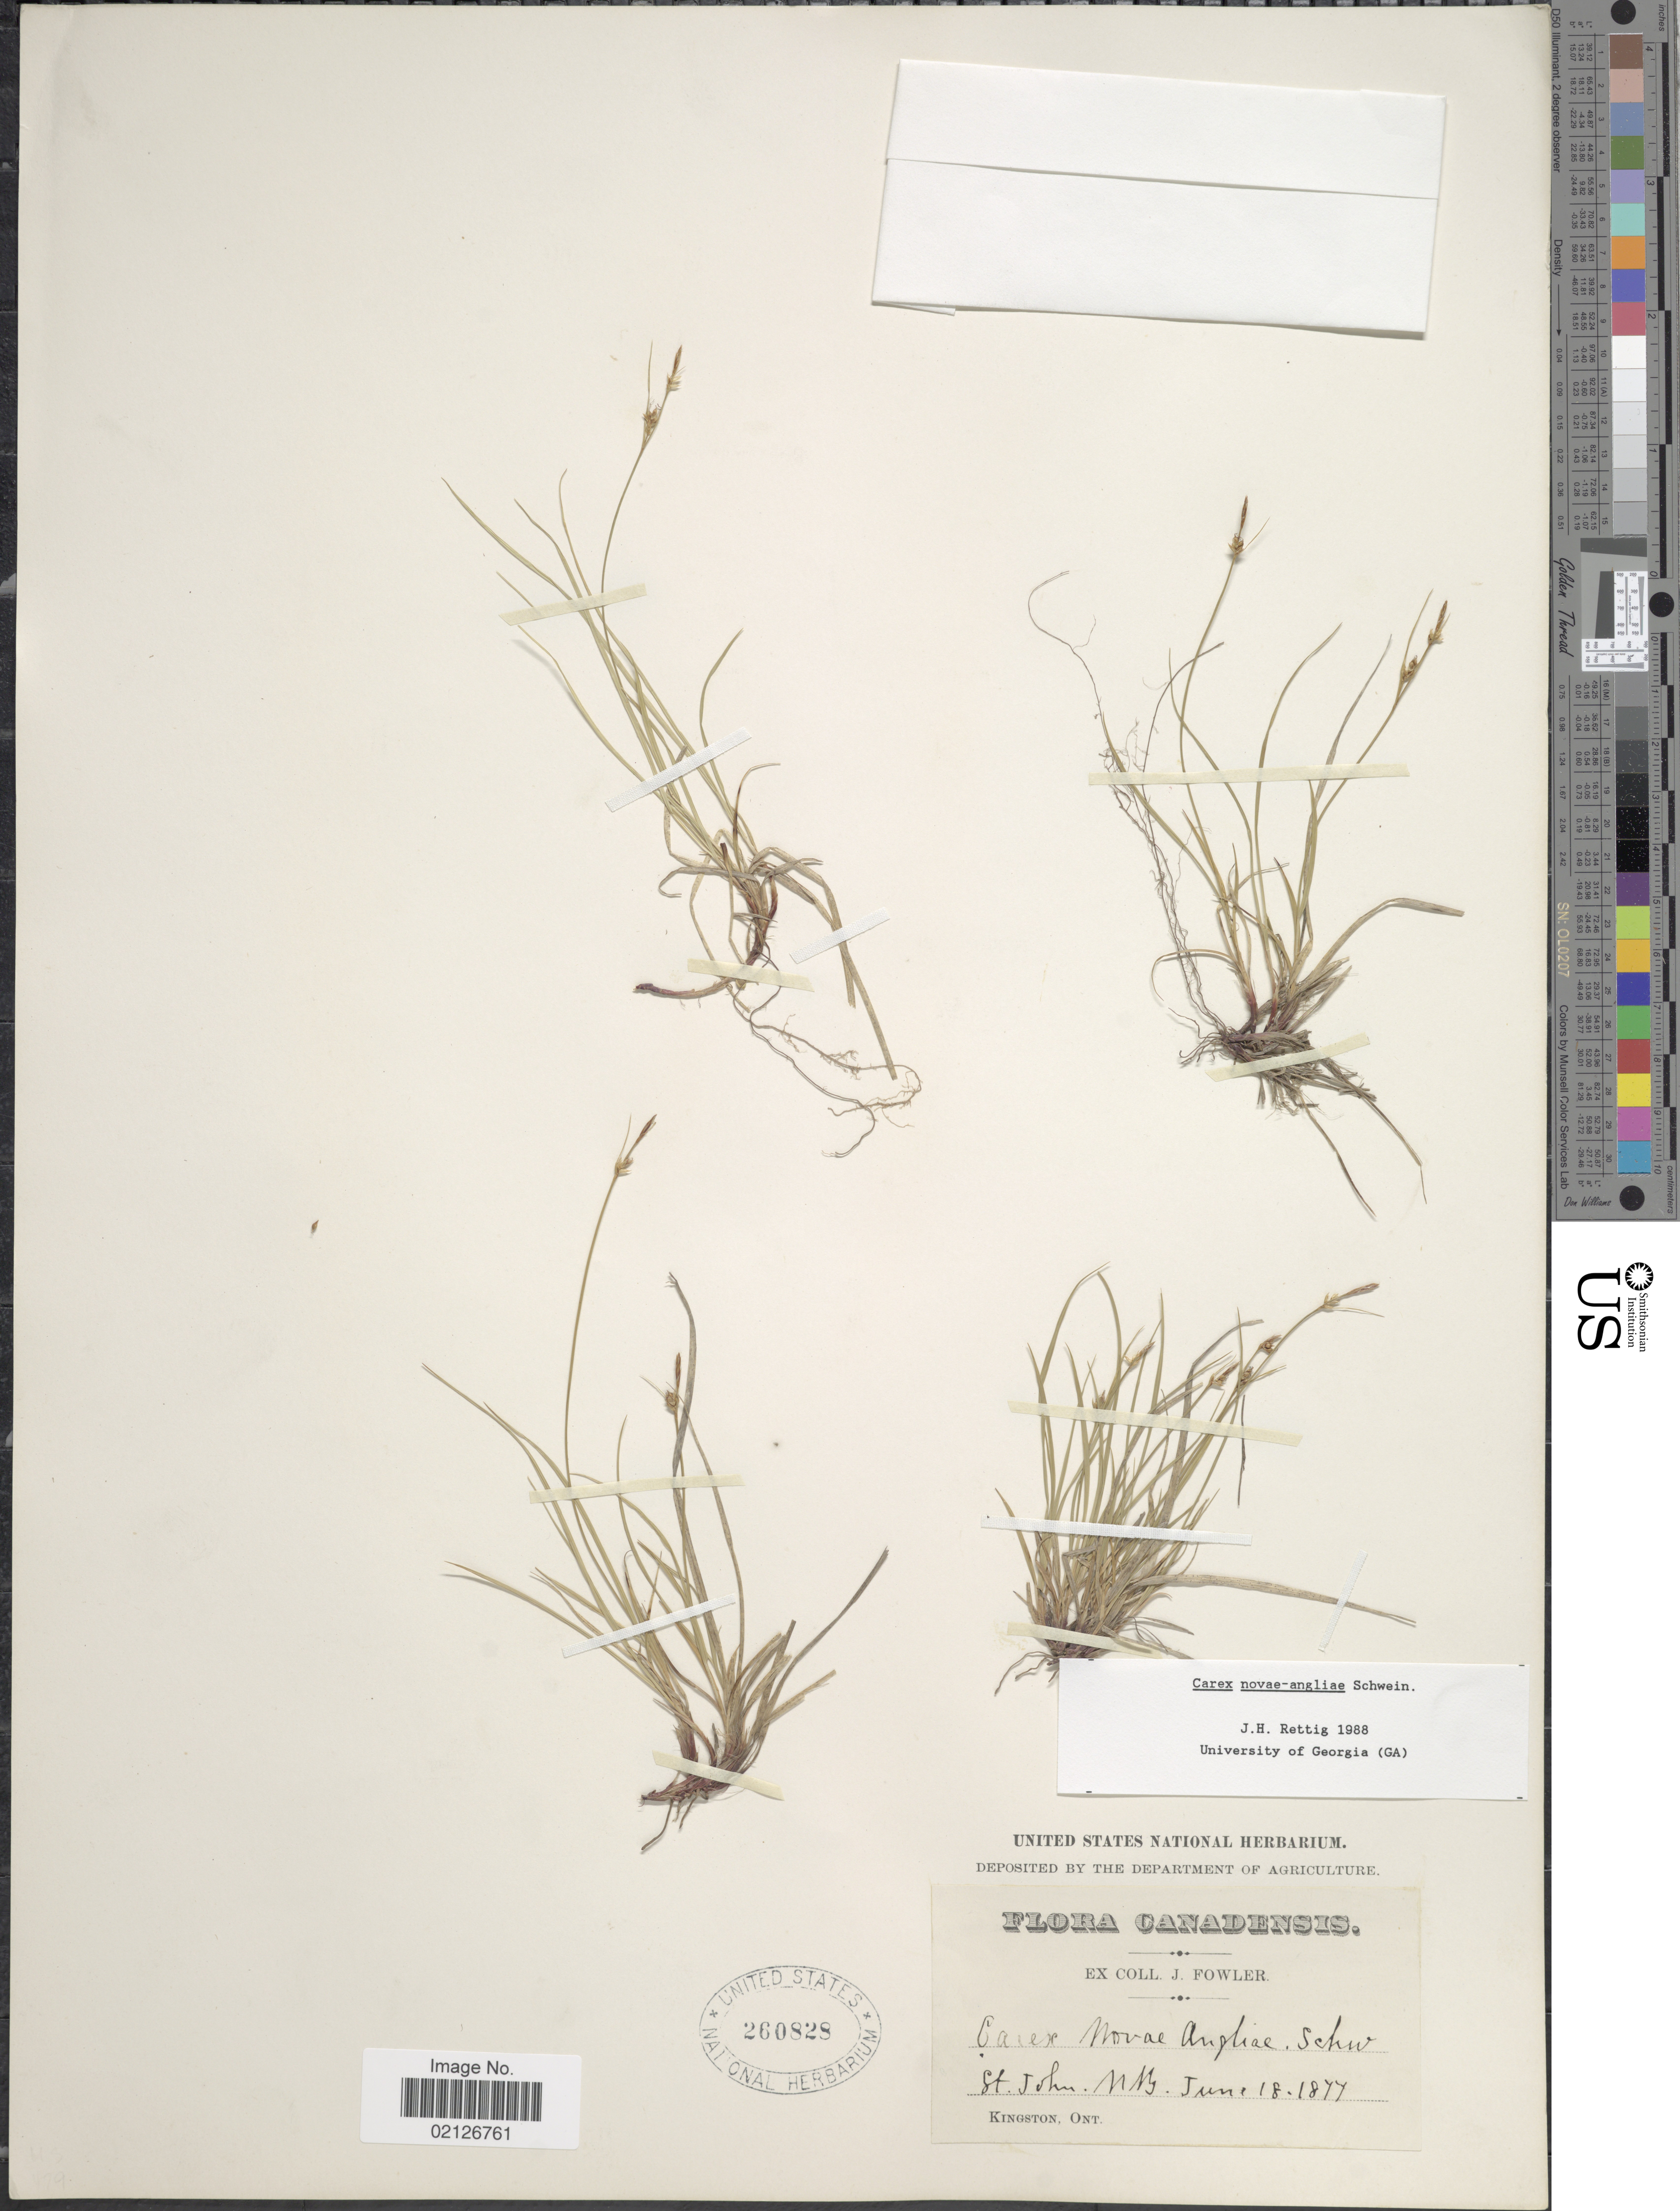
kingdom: Plantae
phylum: Tracheophyta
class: Liliopsida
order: Poales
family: Cyperaceae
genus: Carex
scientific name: Carex novae-angliae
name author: Schwein.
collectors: J. P. Fowler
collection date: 1877-06-18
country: Canada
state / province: New Brunswick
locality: St. John, Kingston, Ont. [unsure placement]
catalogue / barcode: US 260828